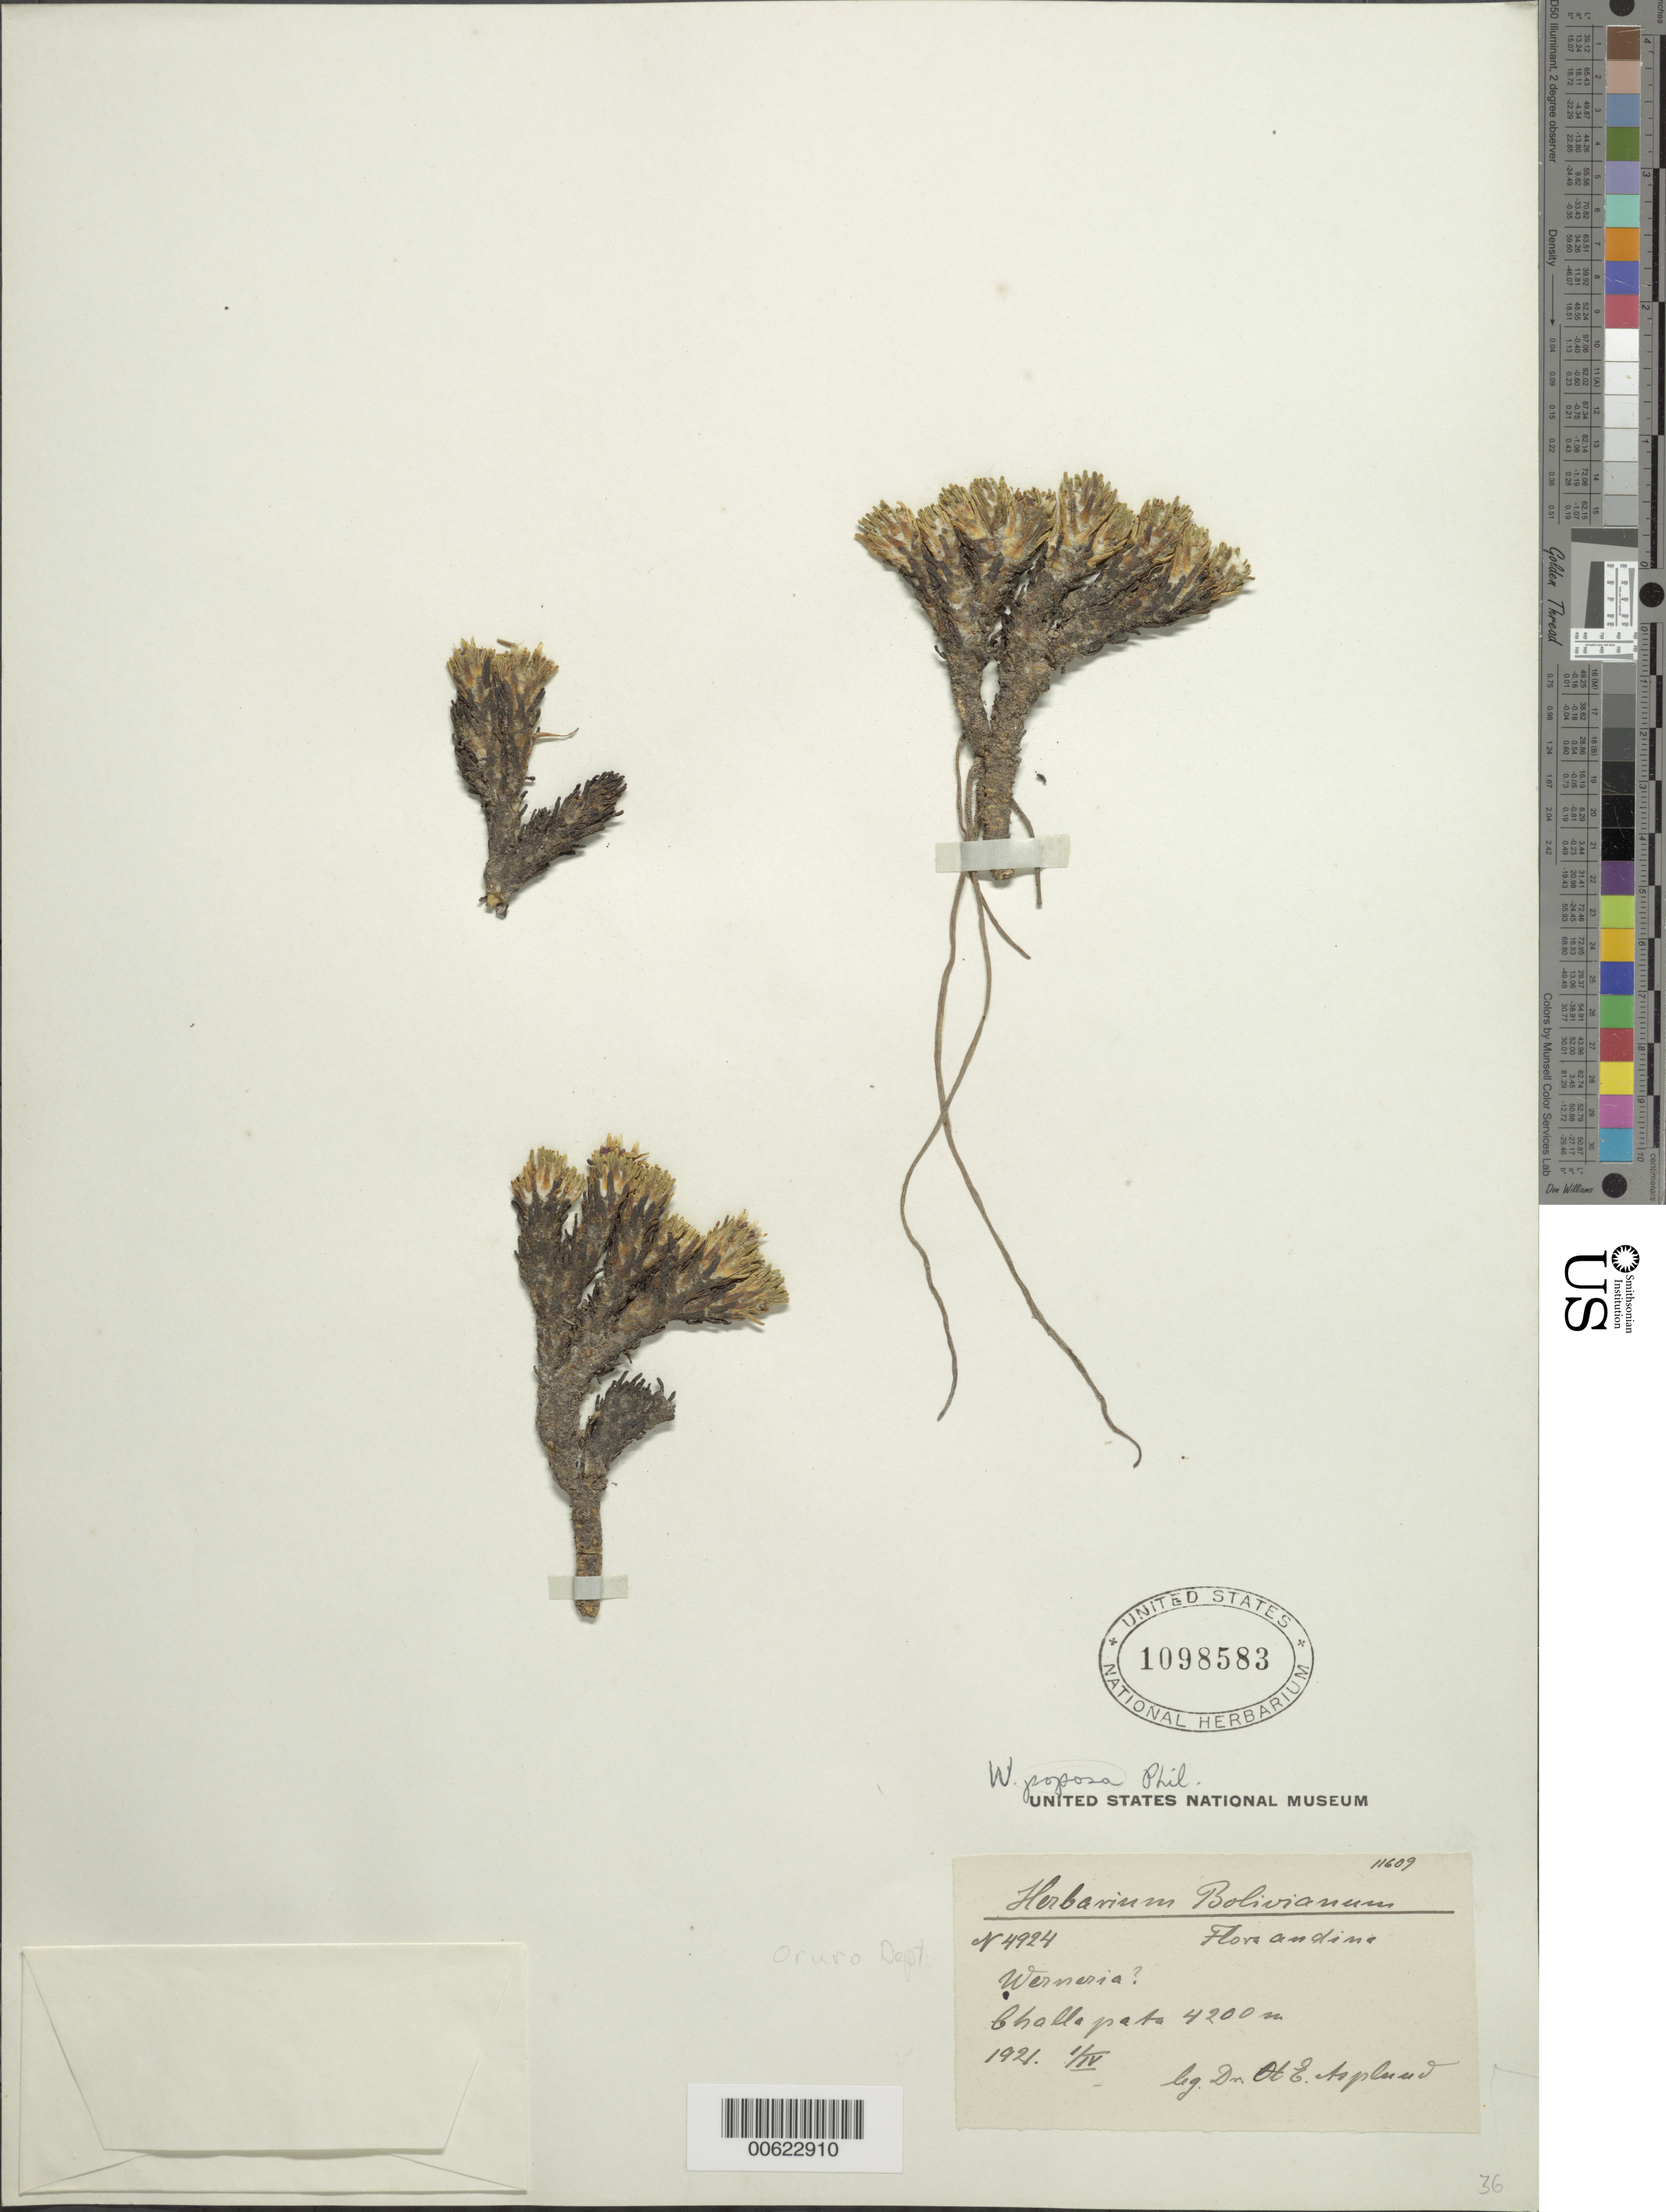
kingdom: Plantae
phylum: Tracheophyta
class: Magnoliopsida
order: Asterales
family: Asteraceae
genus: Xenophyllum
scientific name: Xenophyllum poposum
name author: (Phil.) V.A. Funk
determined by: Funk, Vicki A., (BOT), Smithsonian Institution - National Museum of Natural History (UNITED STATES)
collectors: O. Buchtien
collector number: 4924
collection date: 1921-04-01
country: Bolivia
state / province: Oruro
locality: Challapata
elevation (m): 4200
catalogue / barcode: US 1098583